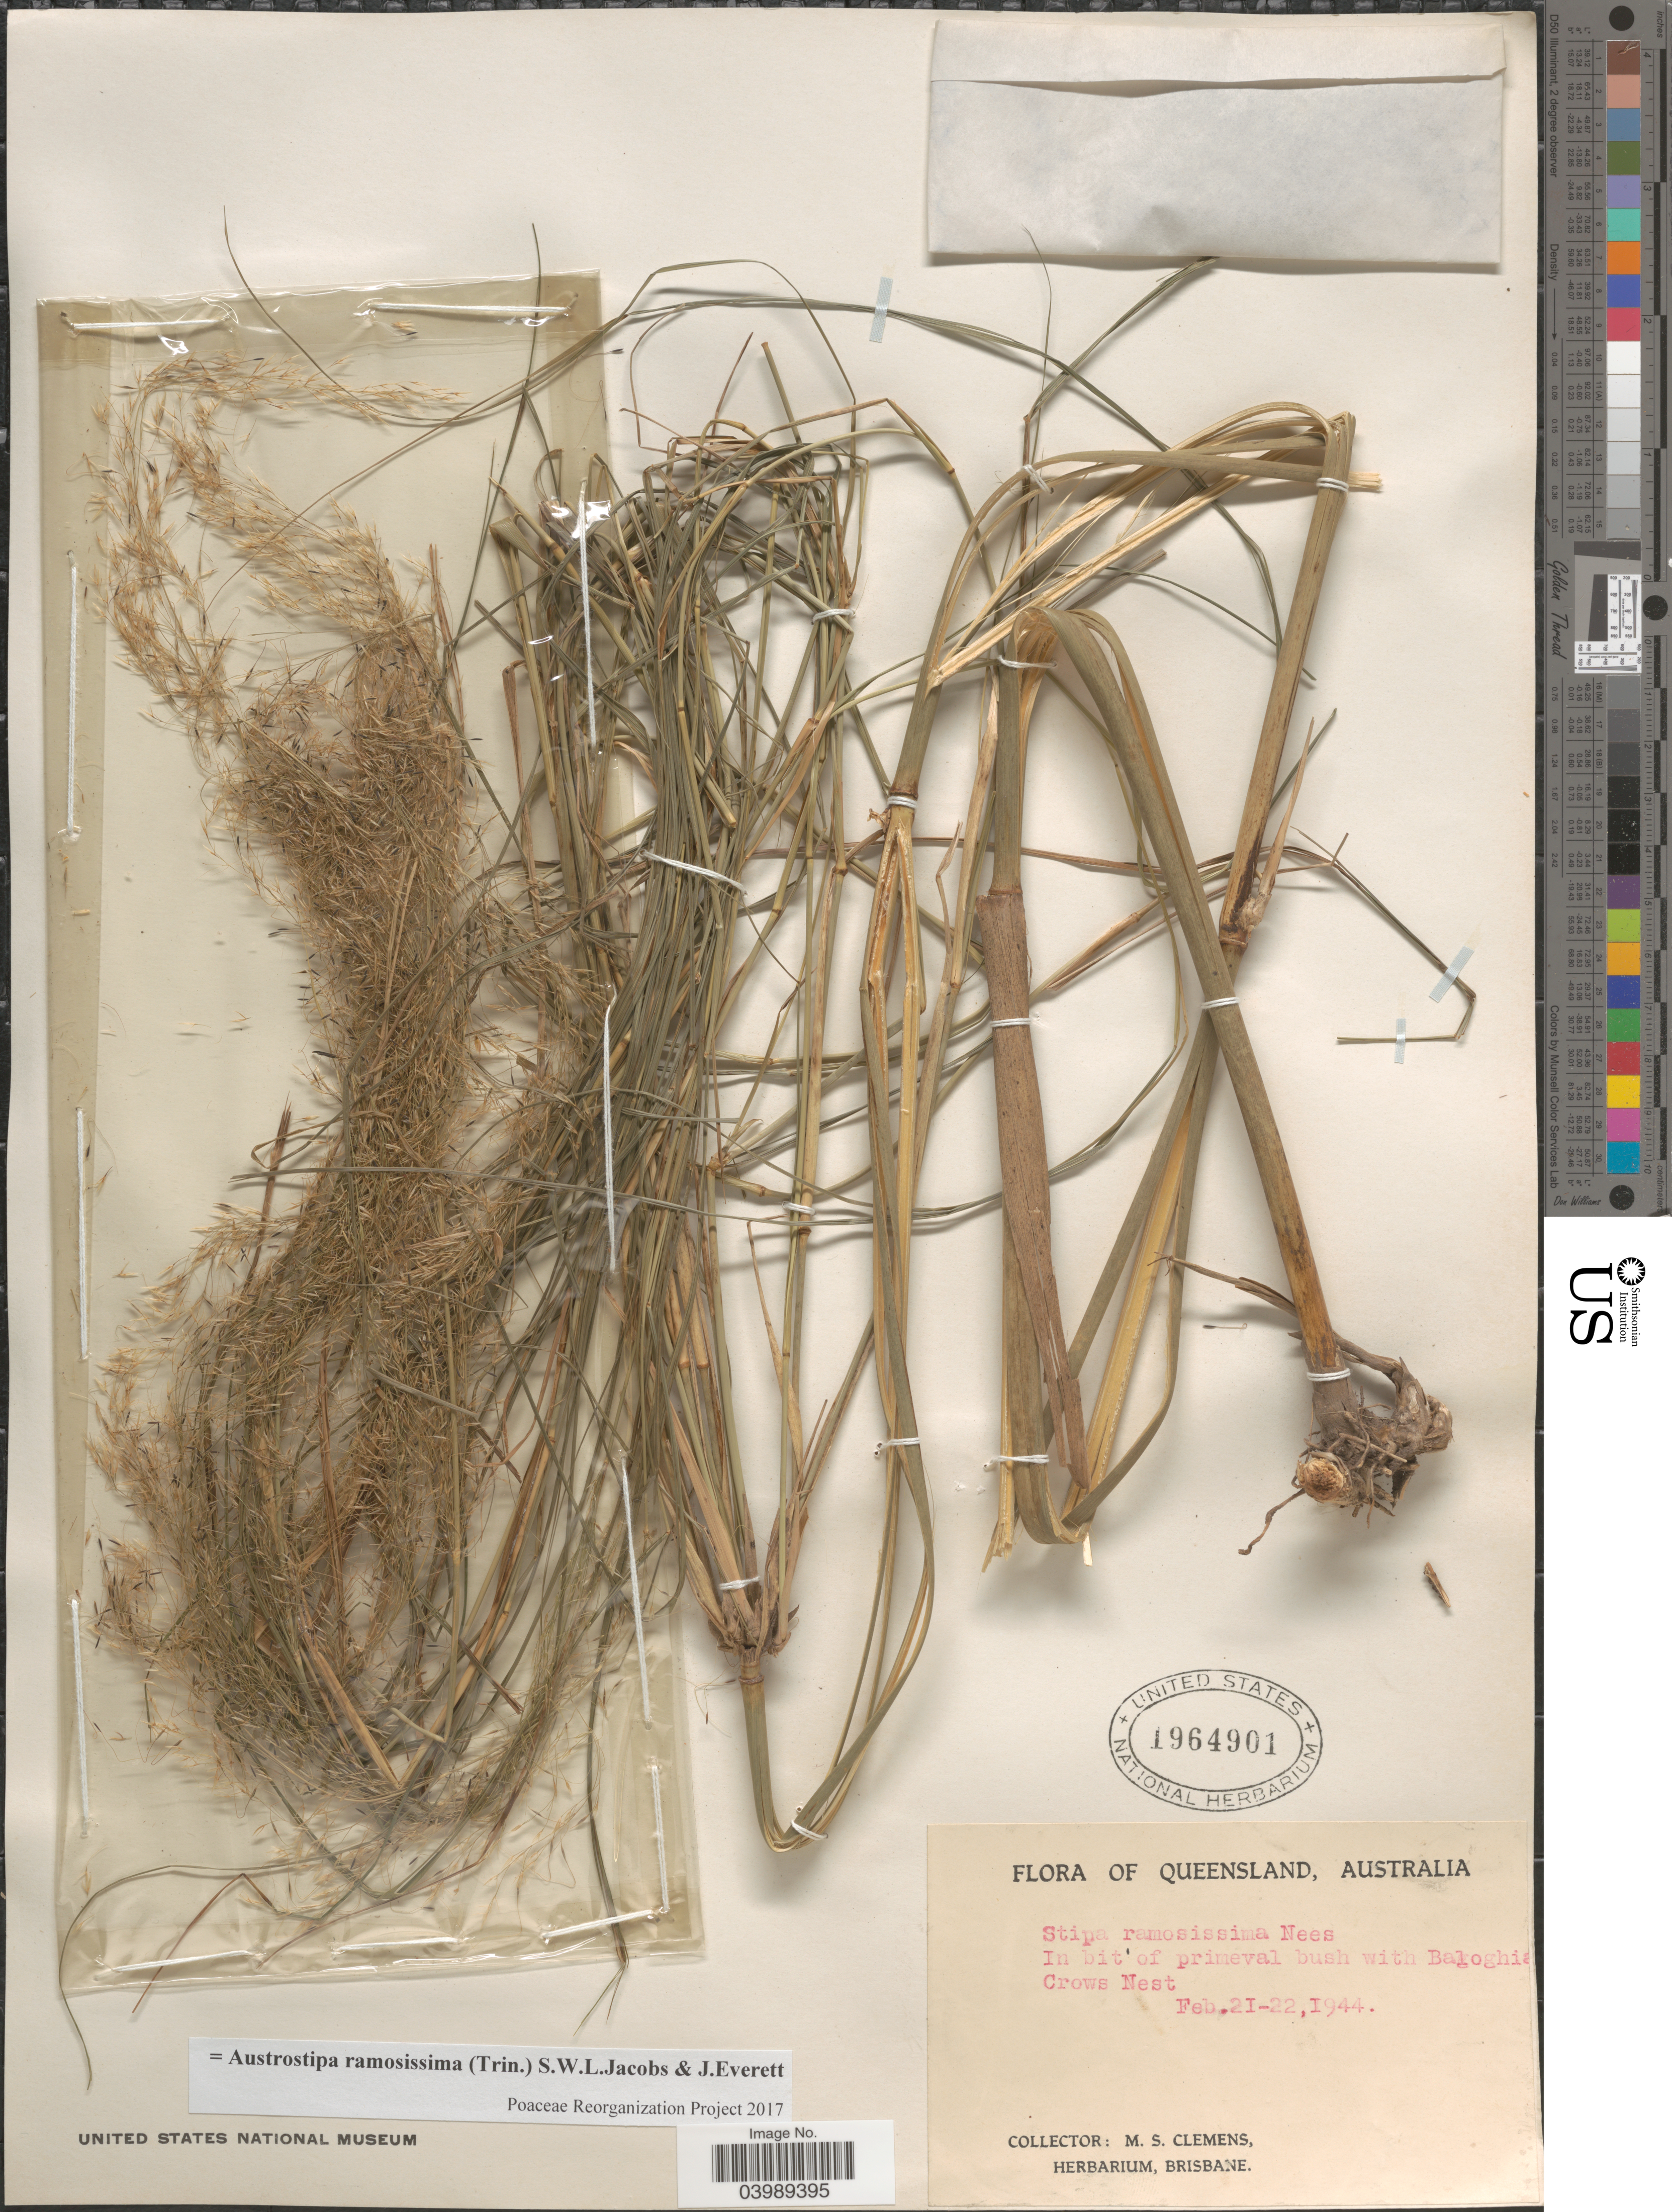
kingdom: Plantae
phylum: Tracheophyta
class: Liliopsida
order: Poales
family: Poaceae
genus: Austrostipa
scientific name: Austrostipa ramosissima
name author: (Trin.) S.W.L. Jacobs & J. Everett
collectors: M. S. Clemens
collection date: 1944-02-21/1944-02-22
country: Australia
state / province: Queensland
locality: In bit of primeval bush with Baloghia [illegible text] Crows Nest.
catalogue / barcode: US 1964901